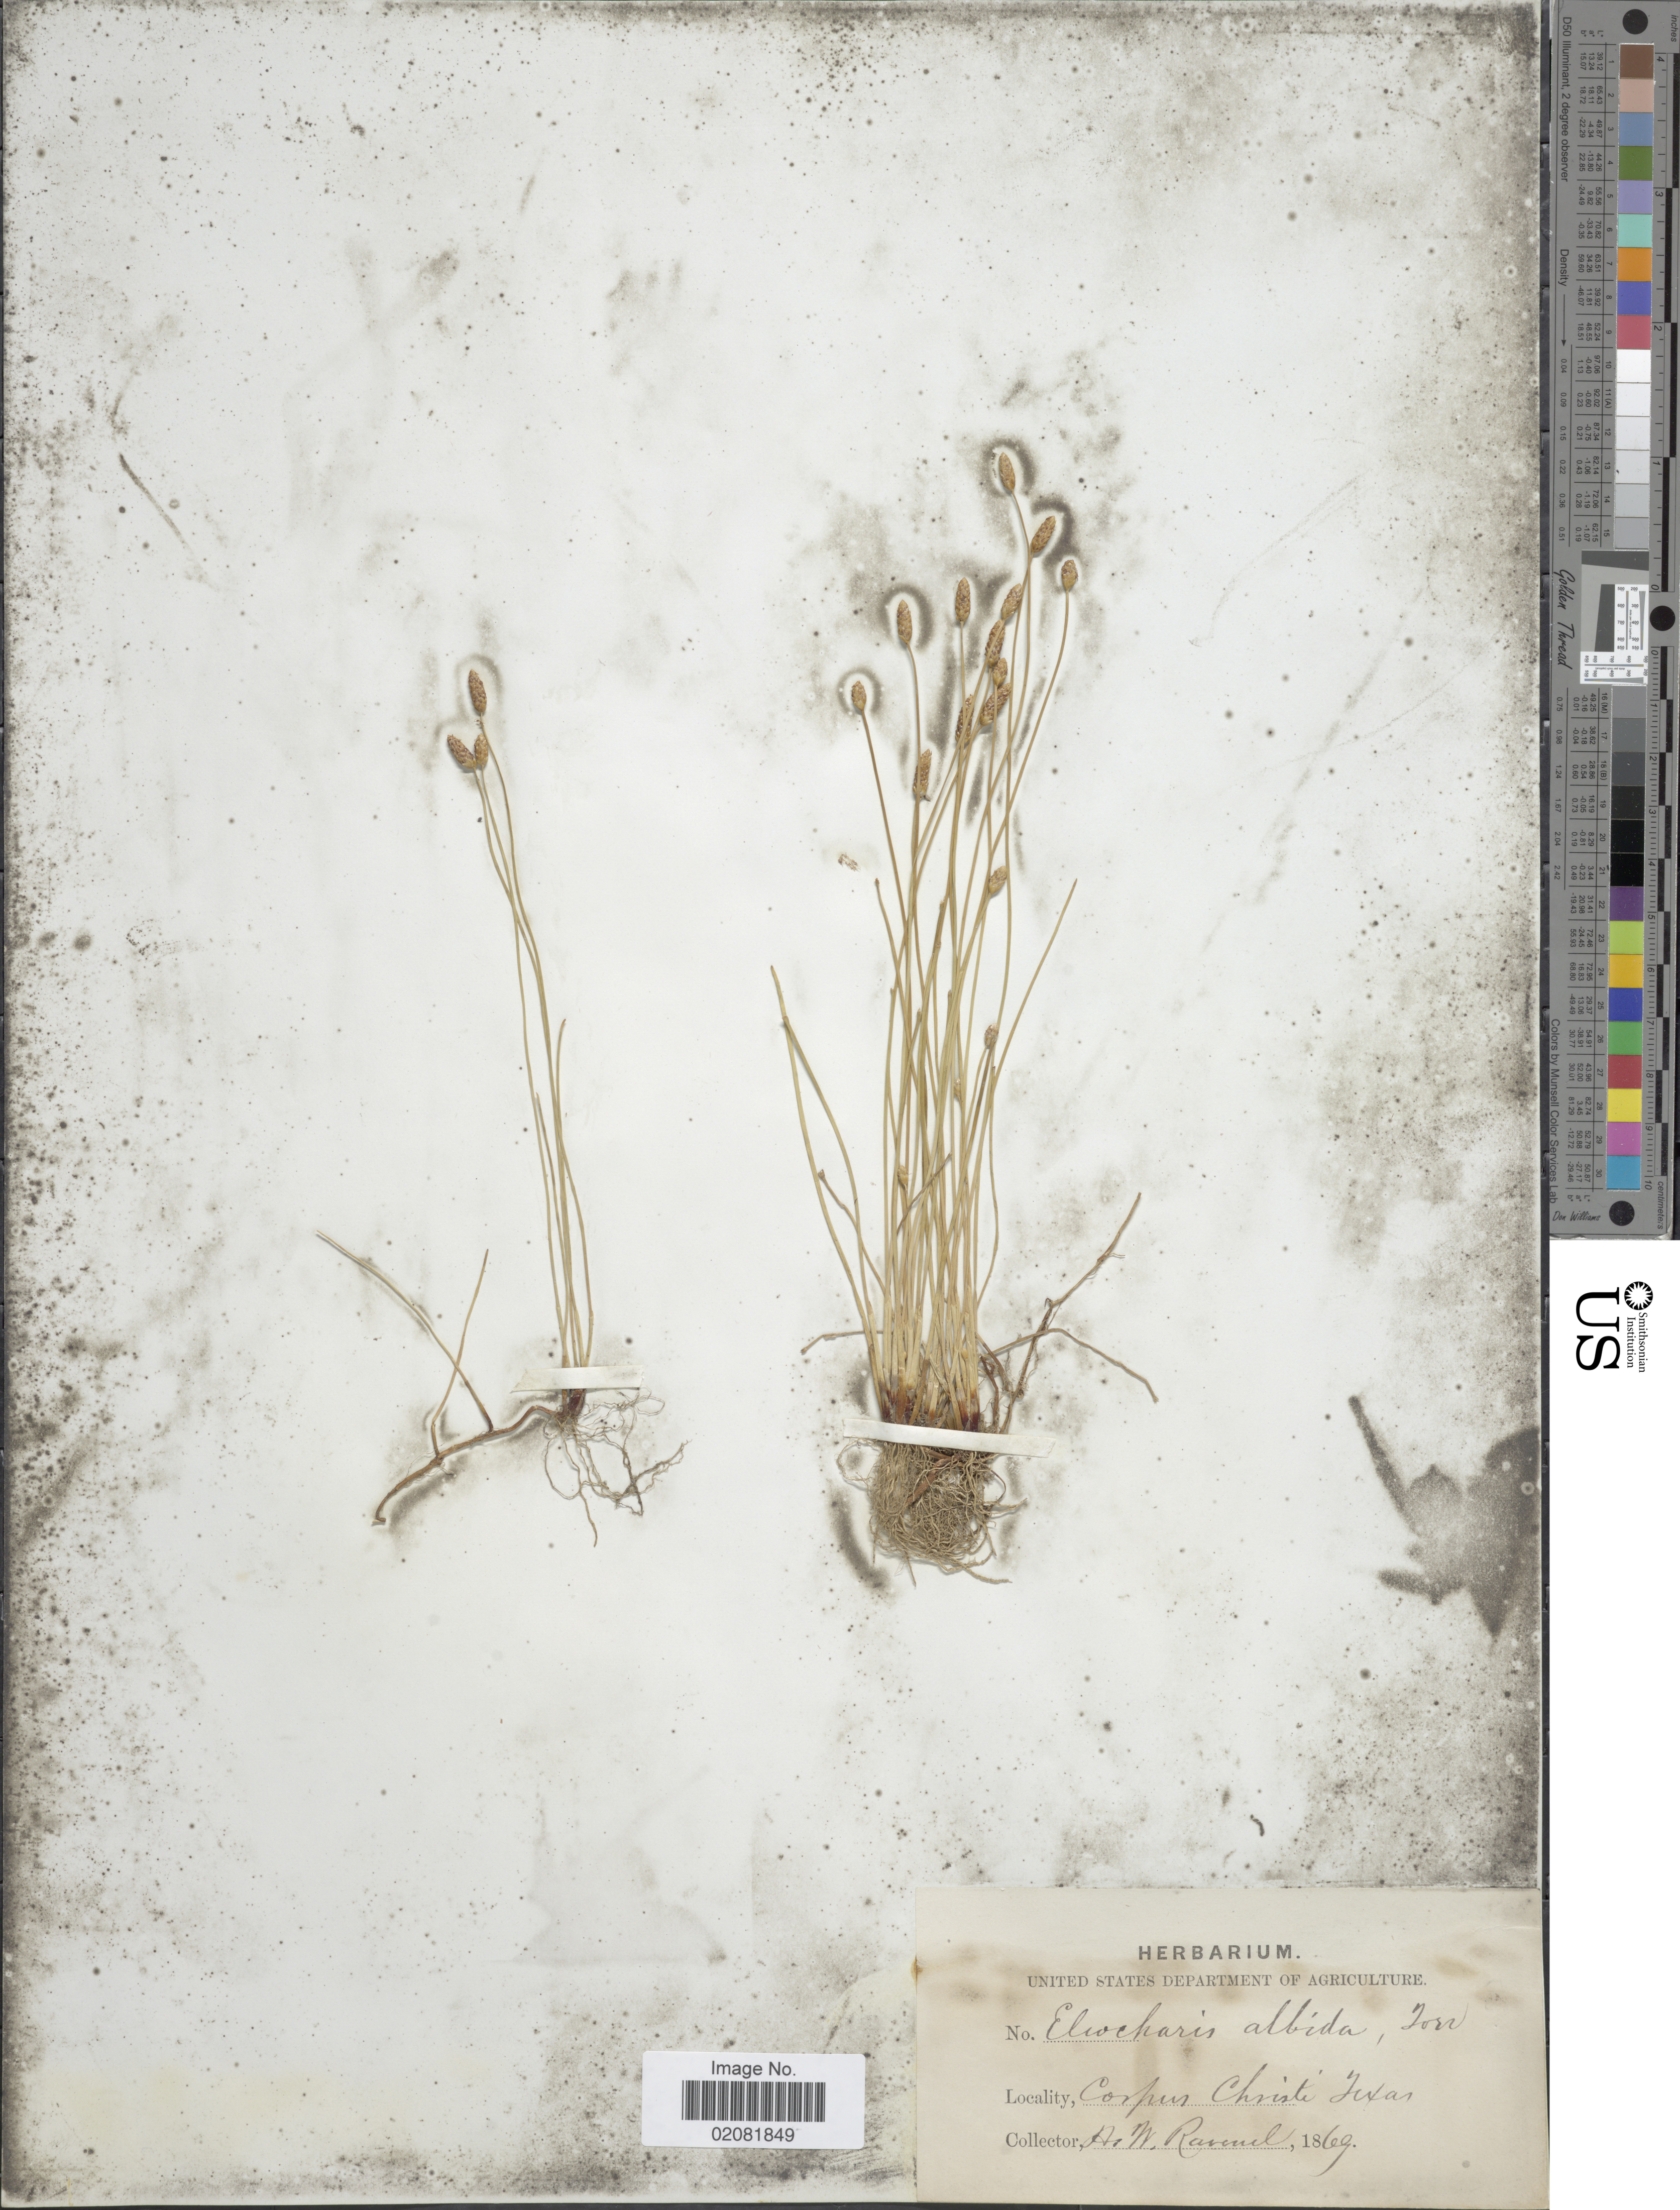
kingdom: Plantae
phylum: Tracheophyta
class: Liliopsida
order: Poales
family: Cyperaceae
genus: Eleocharis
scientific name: Eleocharis albida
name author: Torr.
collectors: H. Ravenel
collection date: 1869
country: United States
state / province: Texas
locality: Corpus Christi